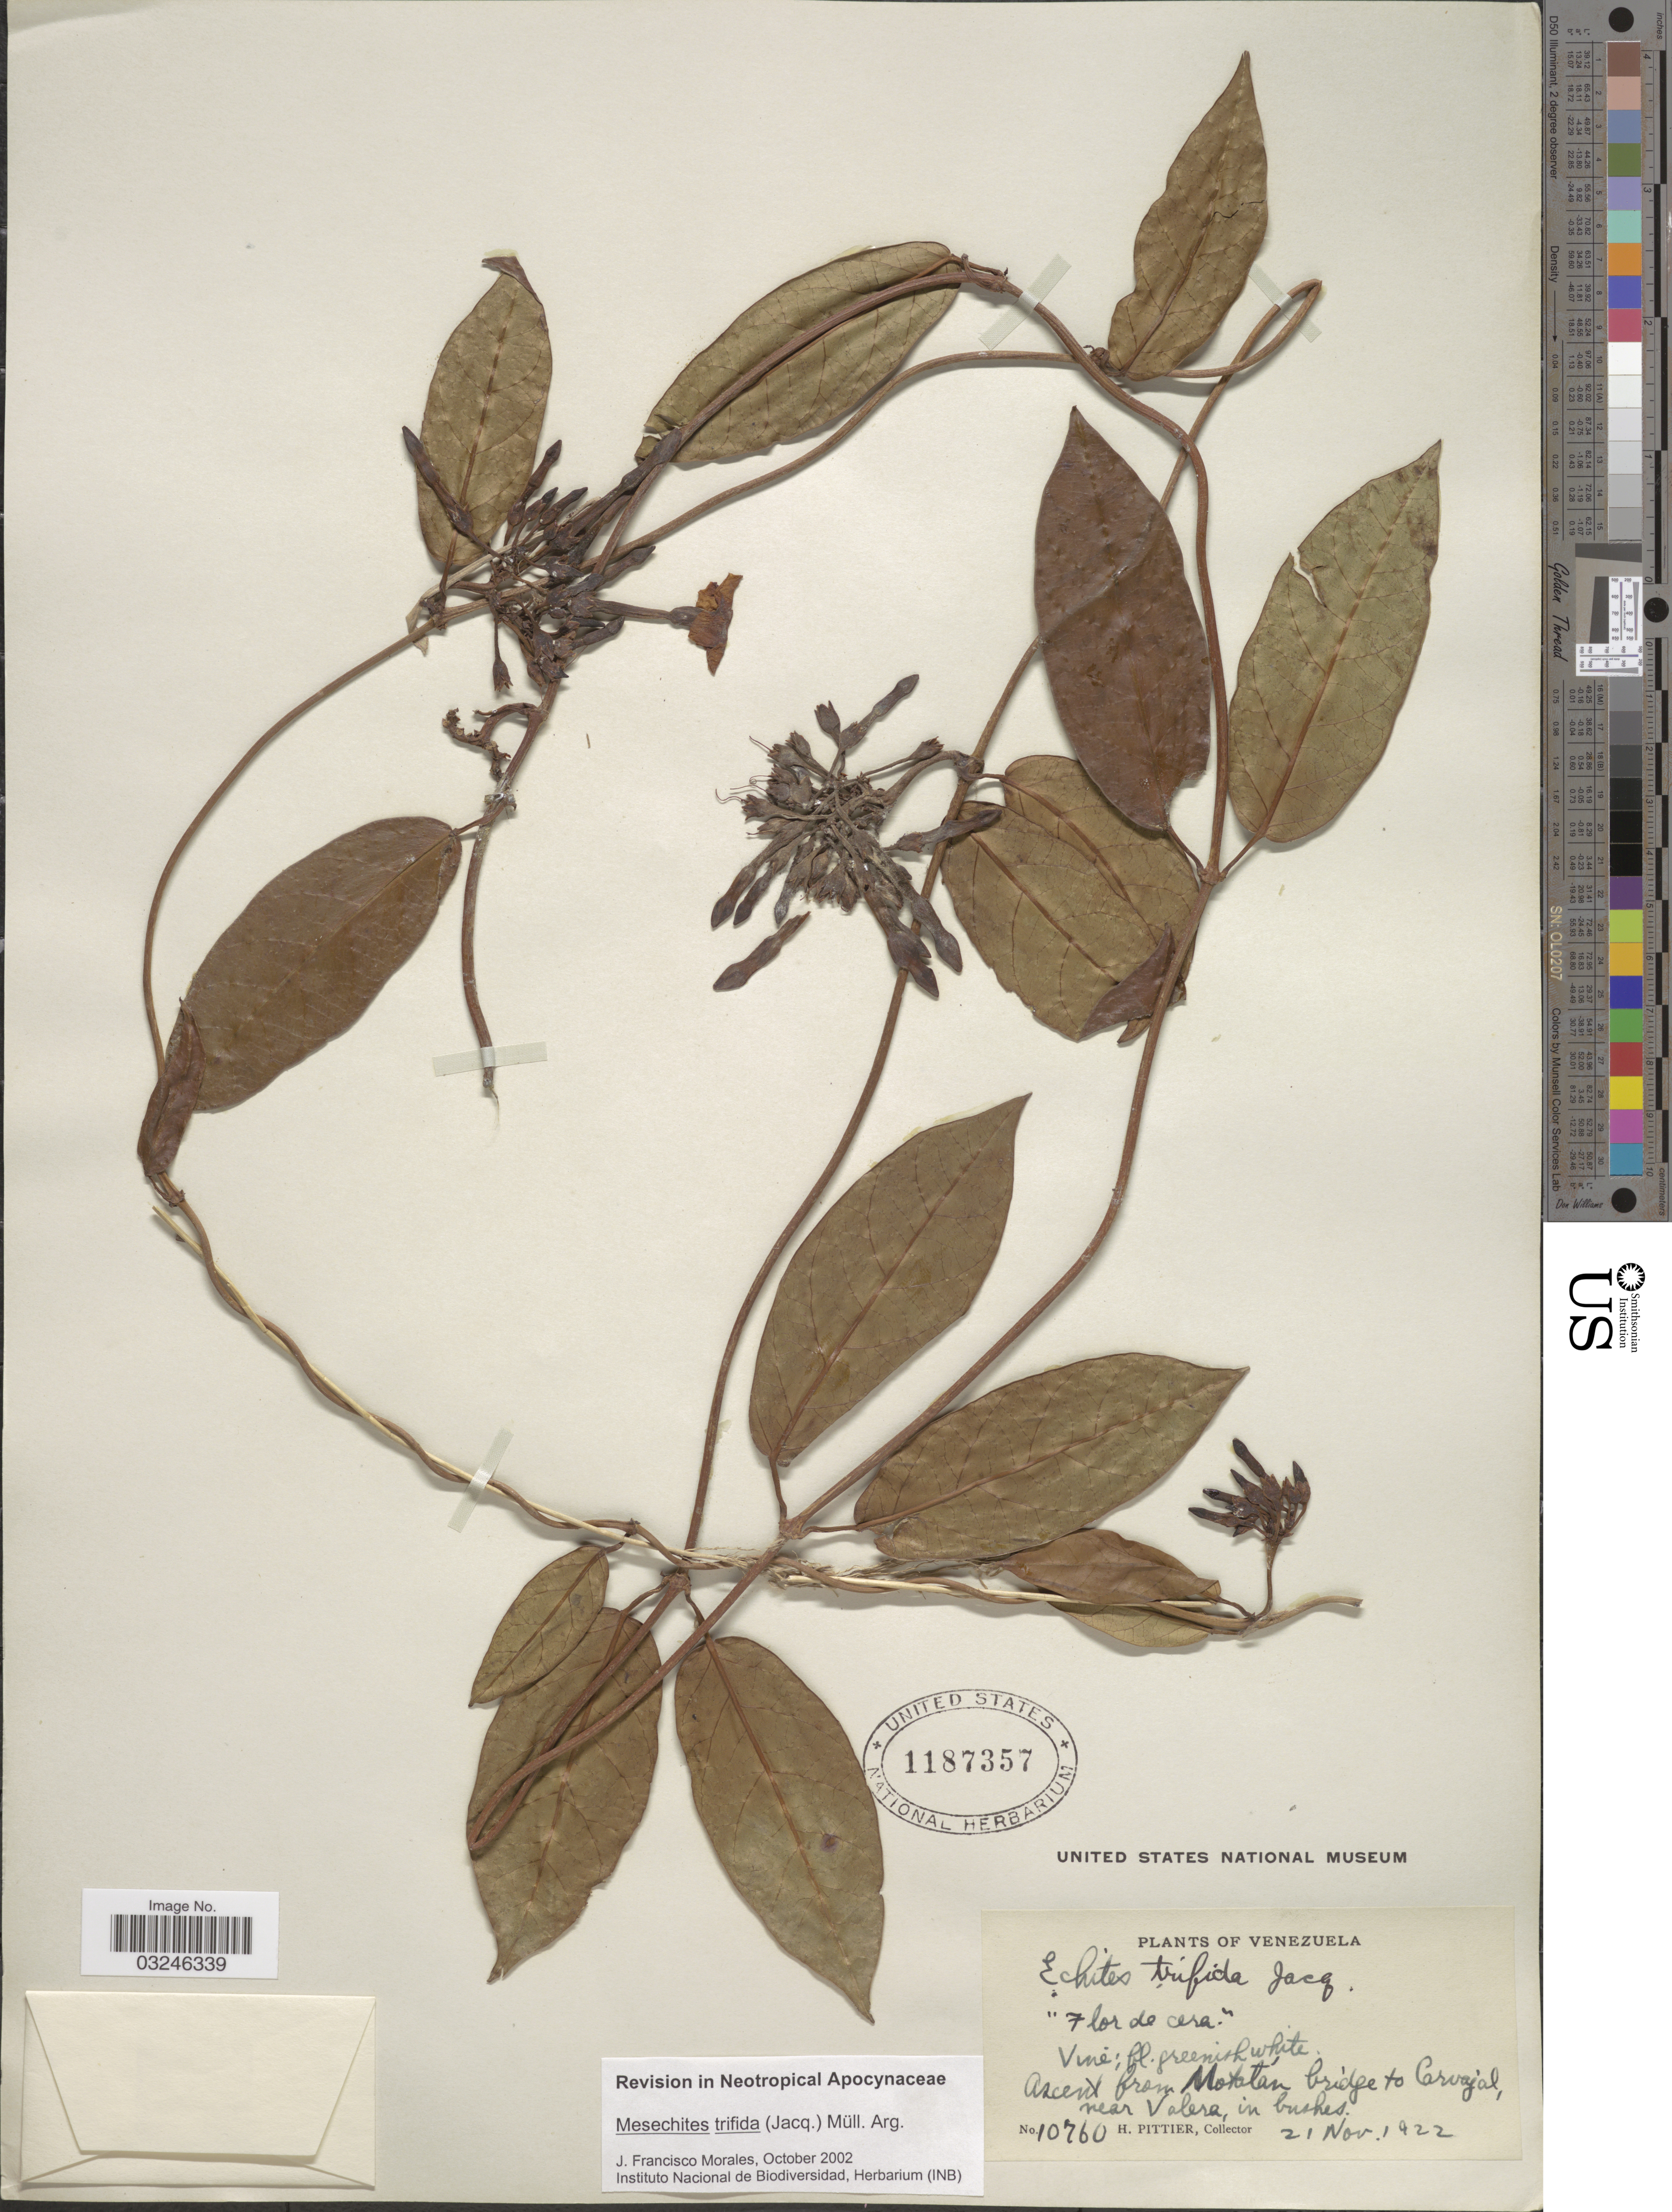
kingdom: Plantae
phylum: Tracheophyta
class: Magnoliopsida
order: Gentianales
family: Apocynaceae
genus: Mesechites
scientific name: Mesechites trifidus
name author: (Jacq.) Müll. Arg.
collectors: H. F. Pittier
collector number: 10760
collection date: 1922-11-21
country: Venezuela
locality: Ascent from Motalán bridge to Carvajal, near Valera.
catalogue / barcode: US 1187357